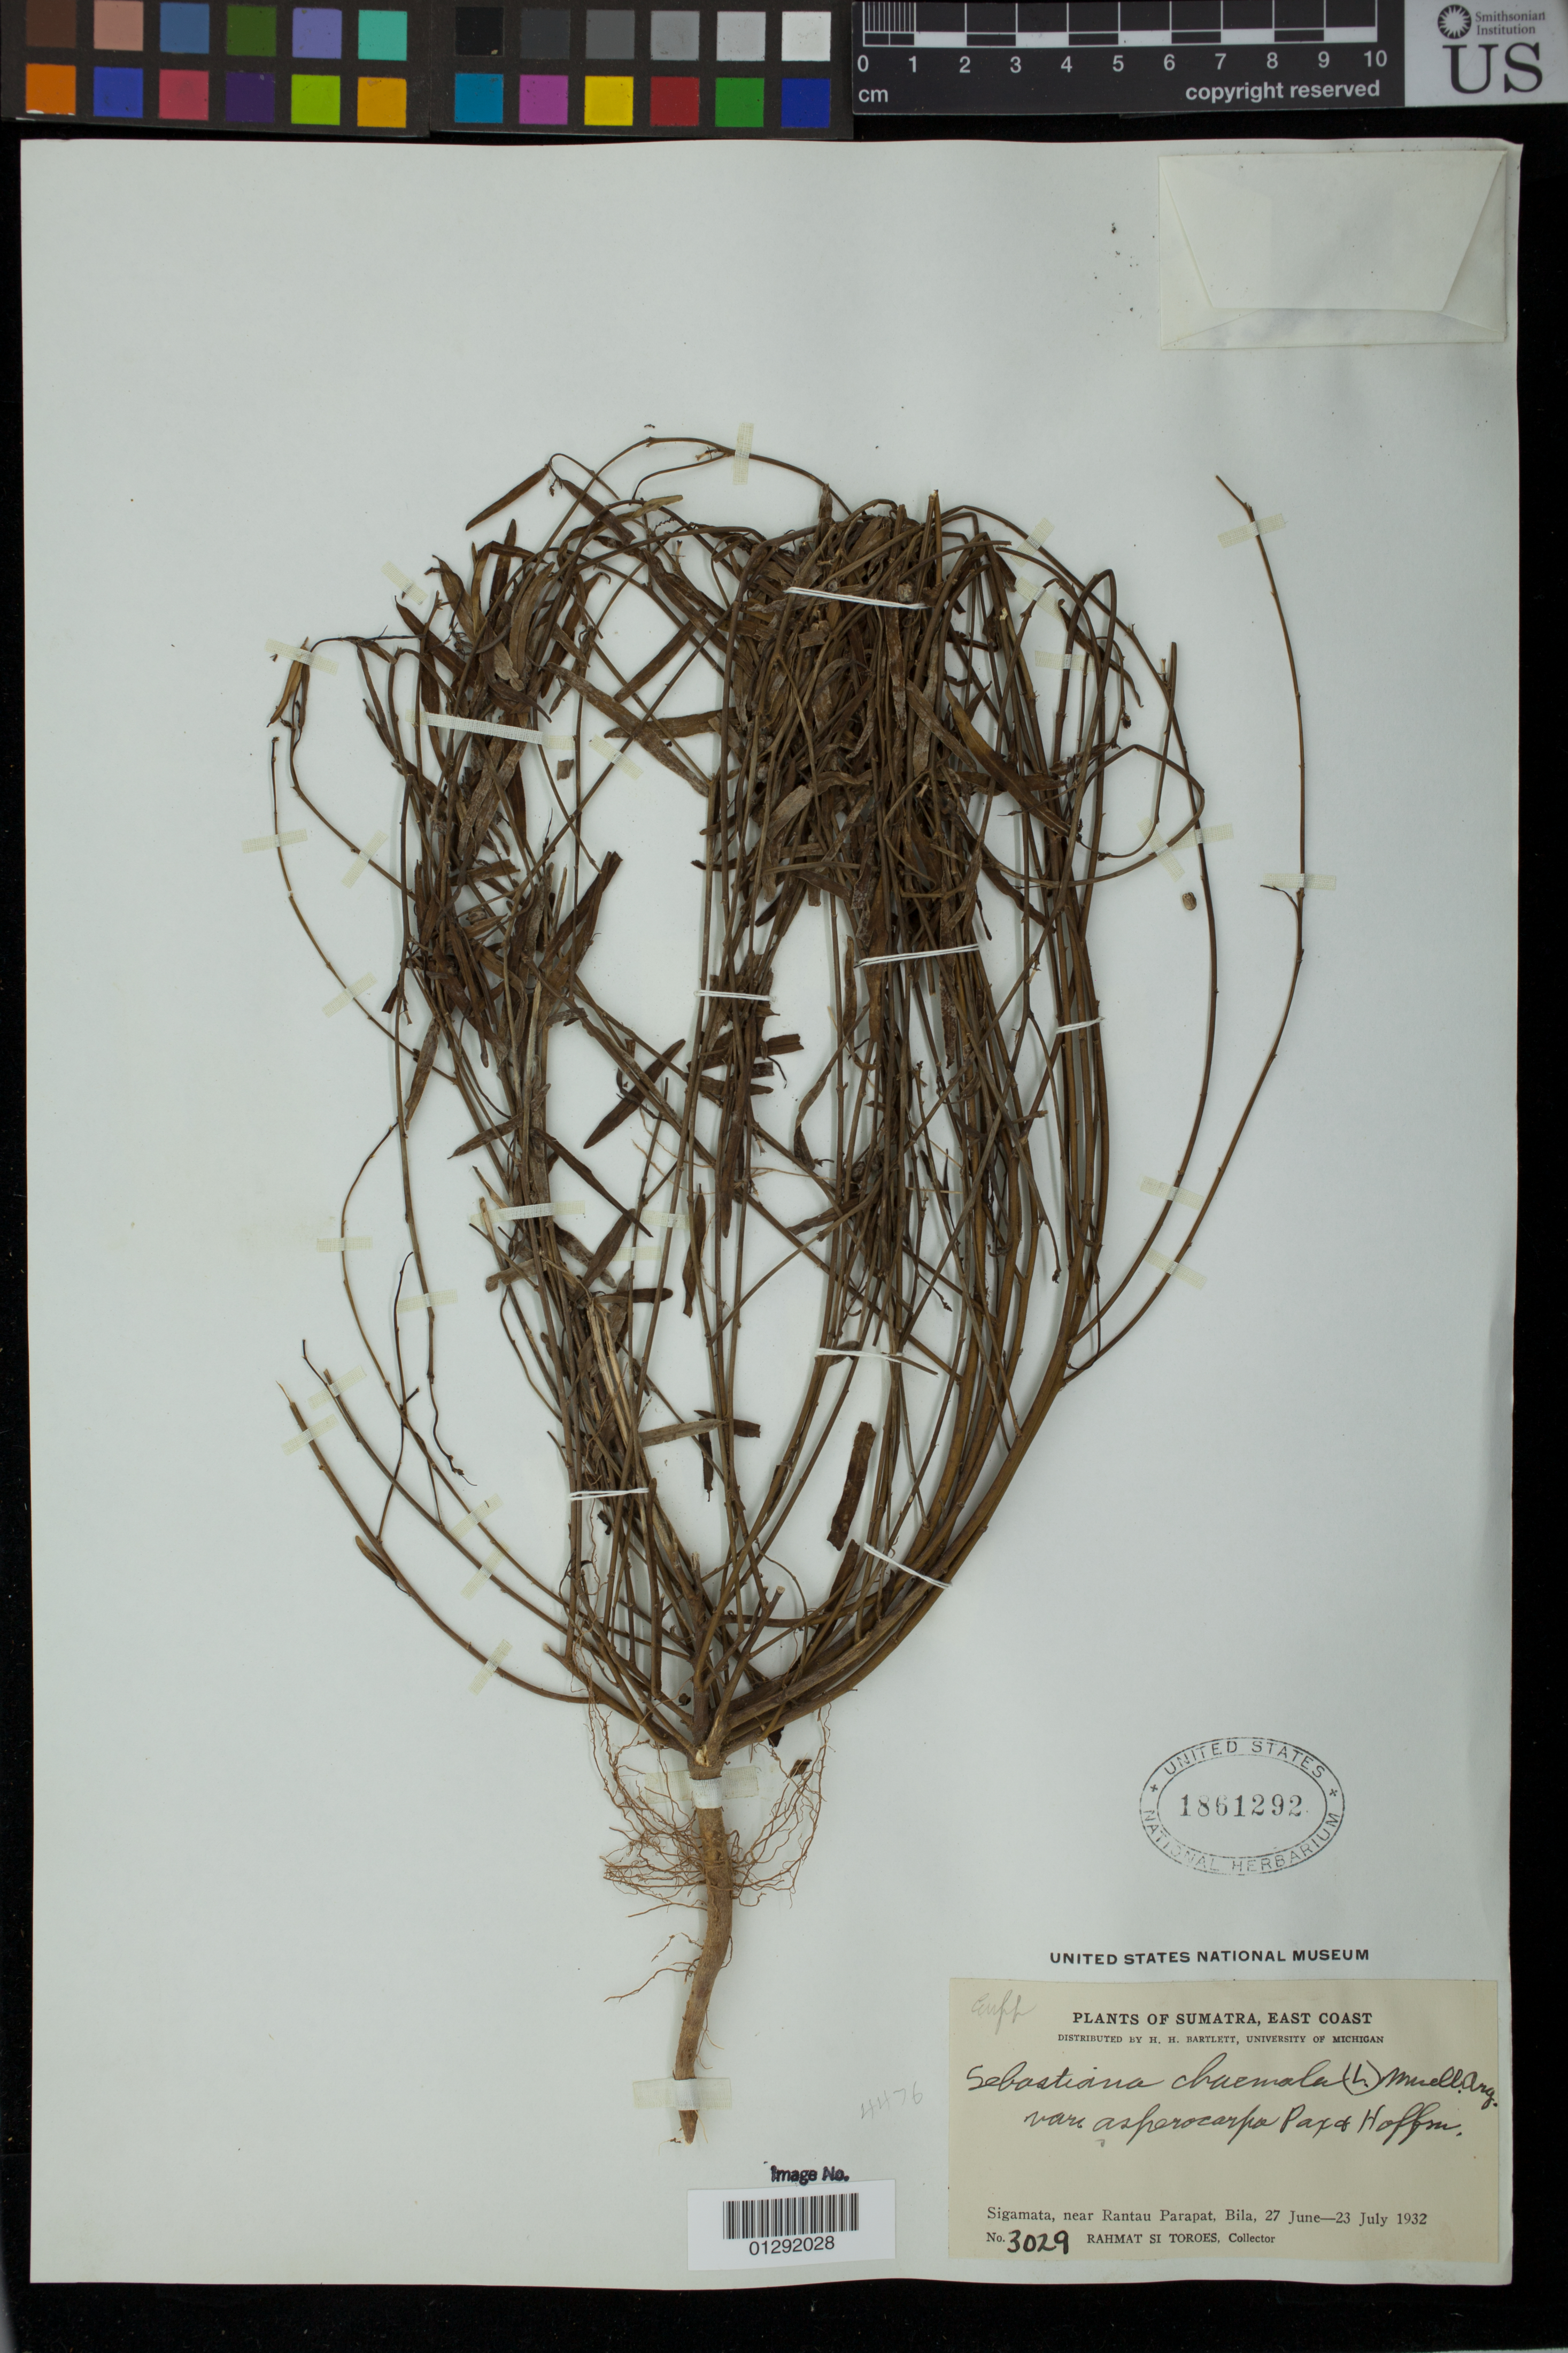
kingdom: Plantae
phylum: Tracheophyta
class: Magnoliopsida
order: Malpighiales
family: Euphorbiaceae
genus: Sebastiania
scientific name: Sebastiania chamaelea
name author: (L.) Müll. Arg.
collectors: Rahmat Si Boeea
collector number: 3029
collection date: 1932-06-27/1932-07-23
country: Indonesia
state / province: Sumatra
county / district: Sumatera Utara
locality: Sumatra, East Coast. Sigamata, near Rantau Parapat, Bila.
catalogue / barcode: US 1861292